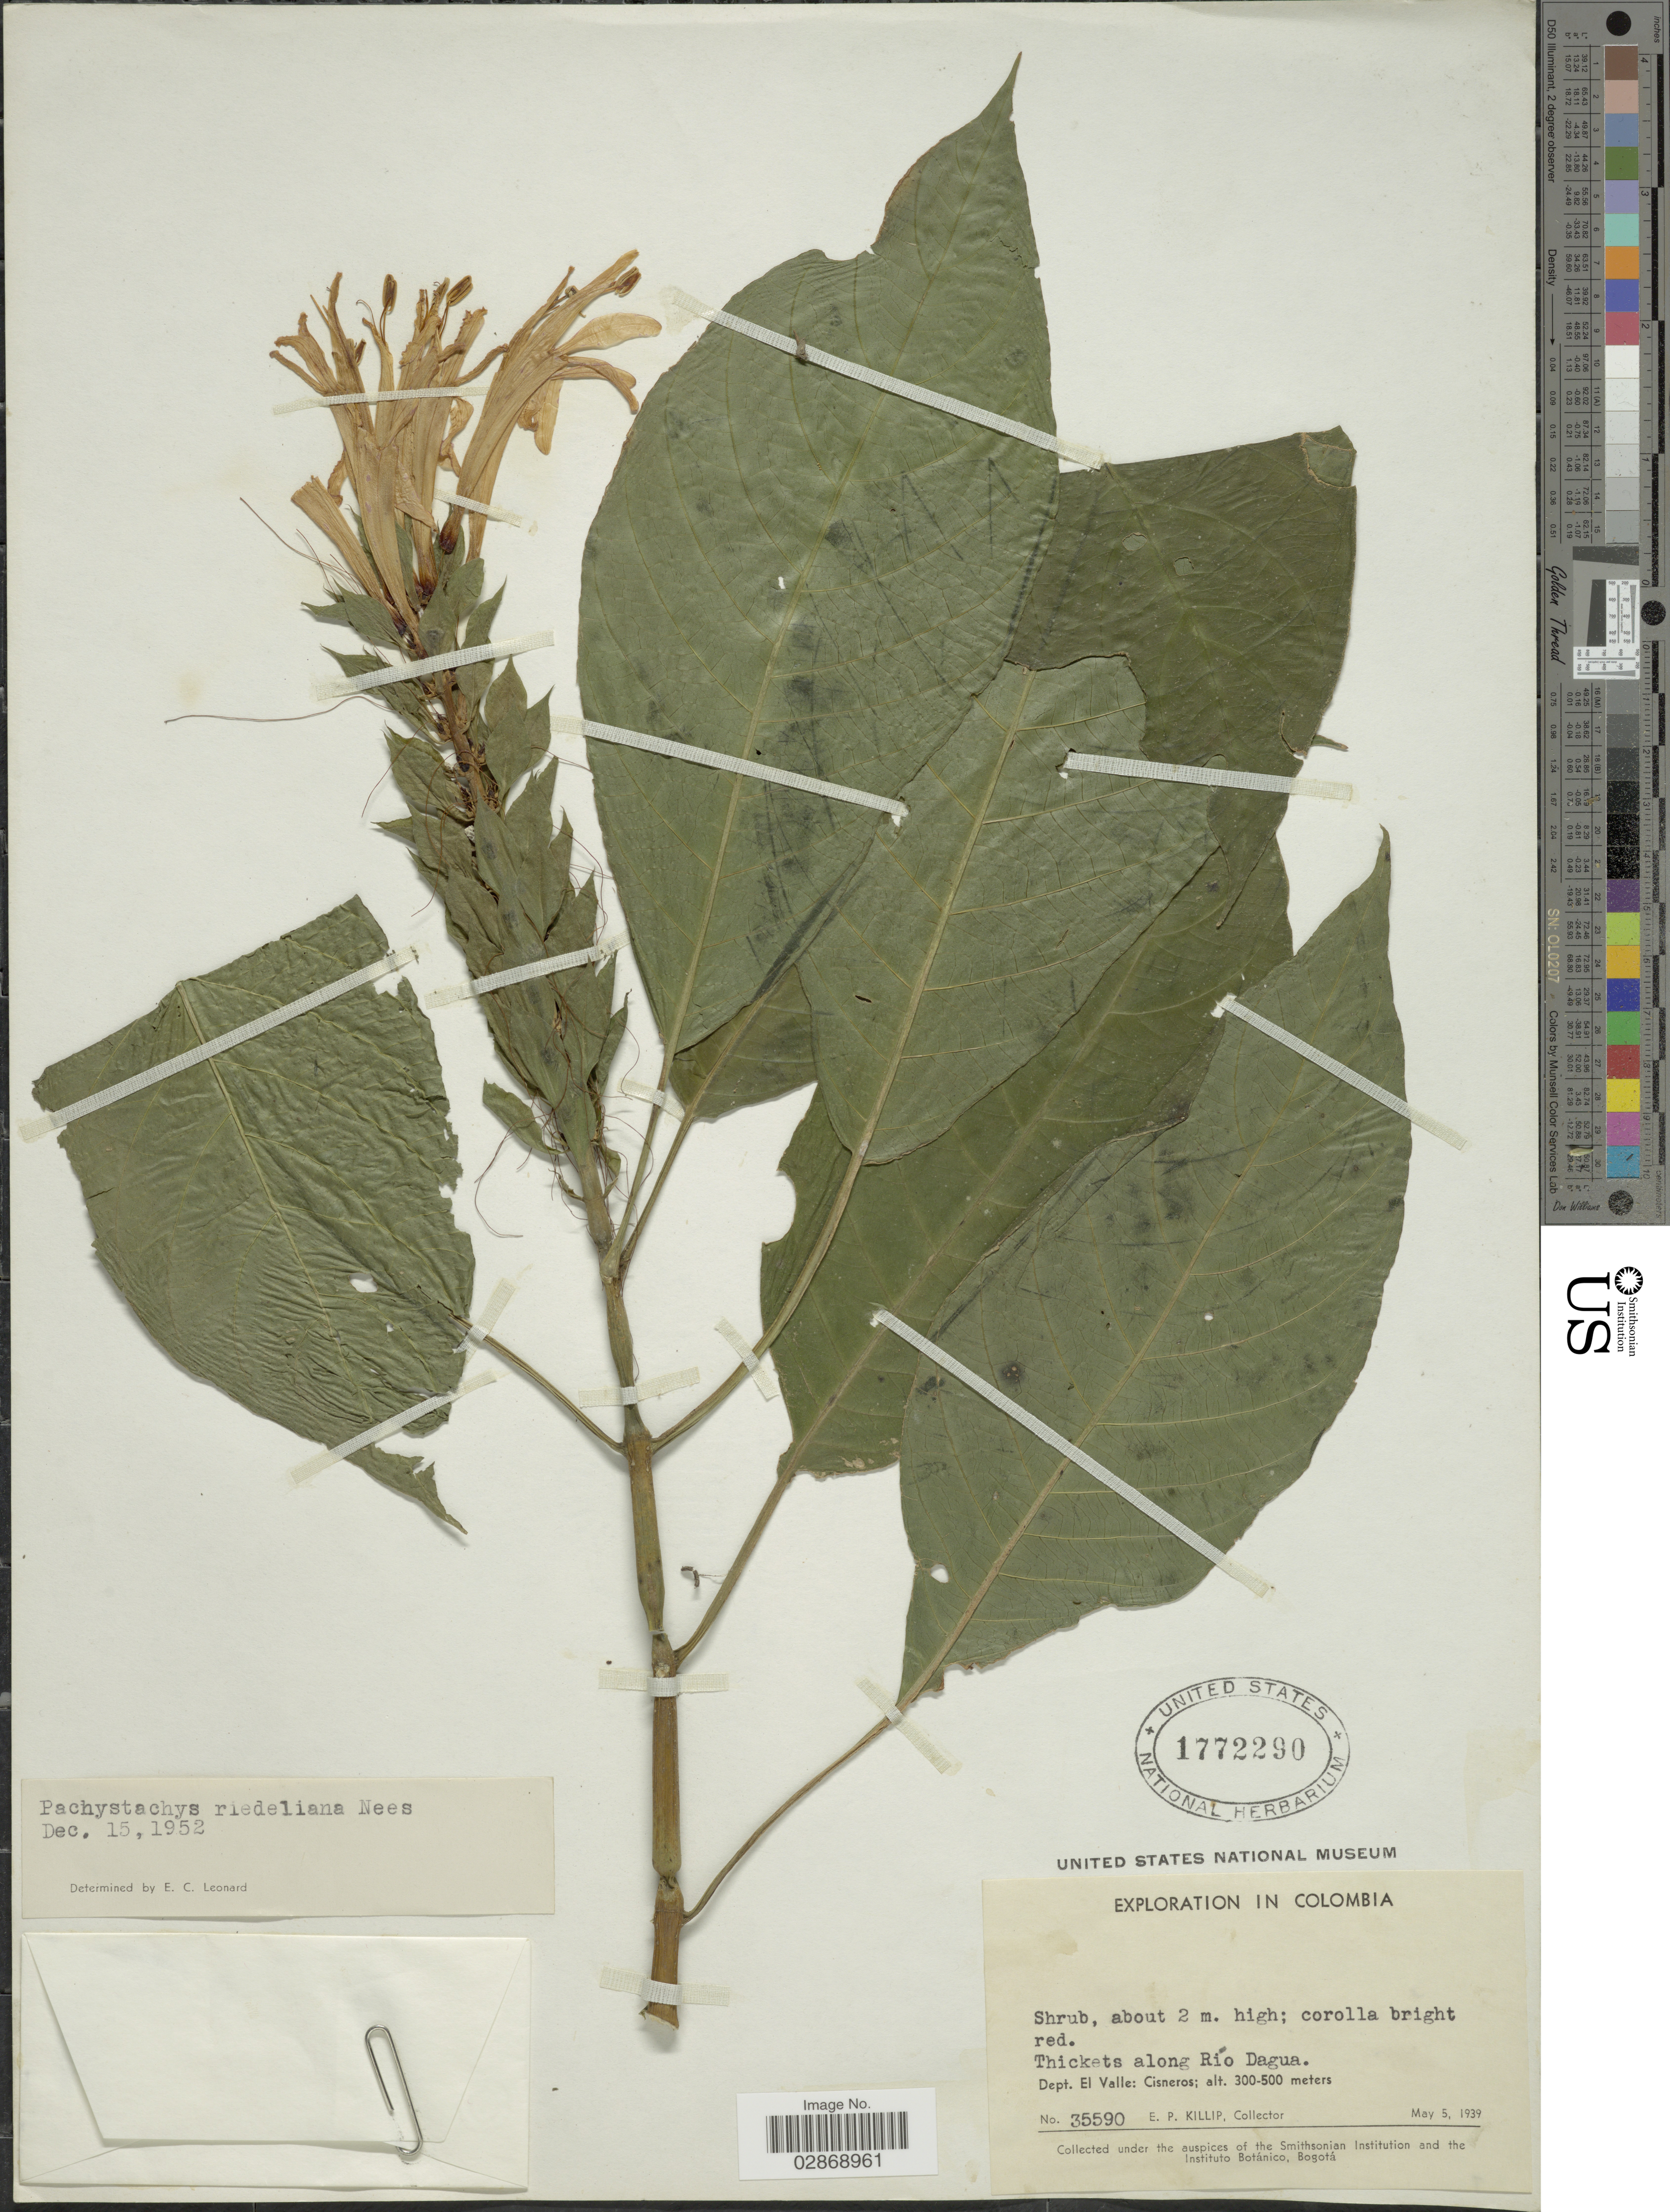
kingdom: Plantae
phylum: Tracheophyta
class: Magnoliopsida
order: Lamiales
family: Acanthaceae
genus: Pachystachys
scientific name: Pachystachys spicata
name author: (Ruiz & Pav.) Wassh.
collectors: E. P. Killip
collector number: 35590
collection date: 1939-05-05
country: Colombia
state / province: Valle del Cauca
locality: Tickets along Río Dagua. Dept. El Valle: Cisneros.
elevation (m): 300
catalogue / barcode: US 1772290